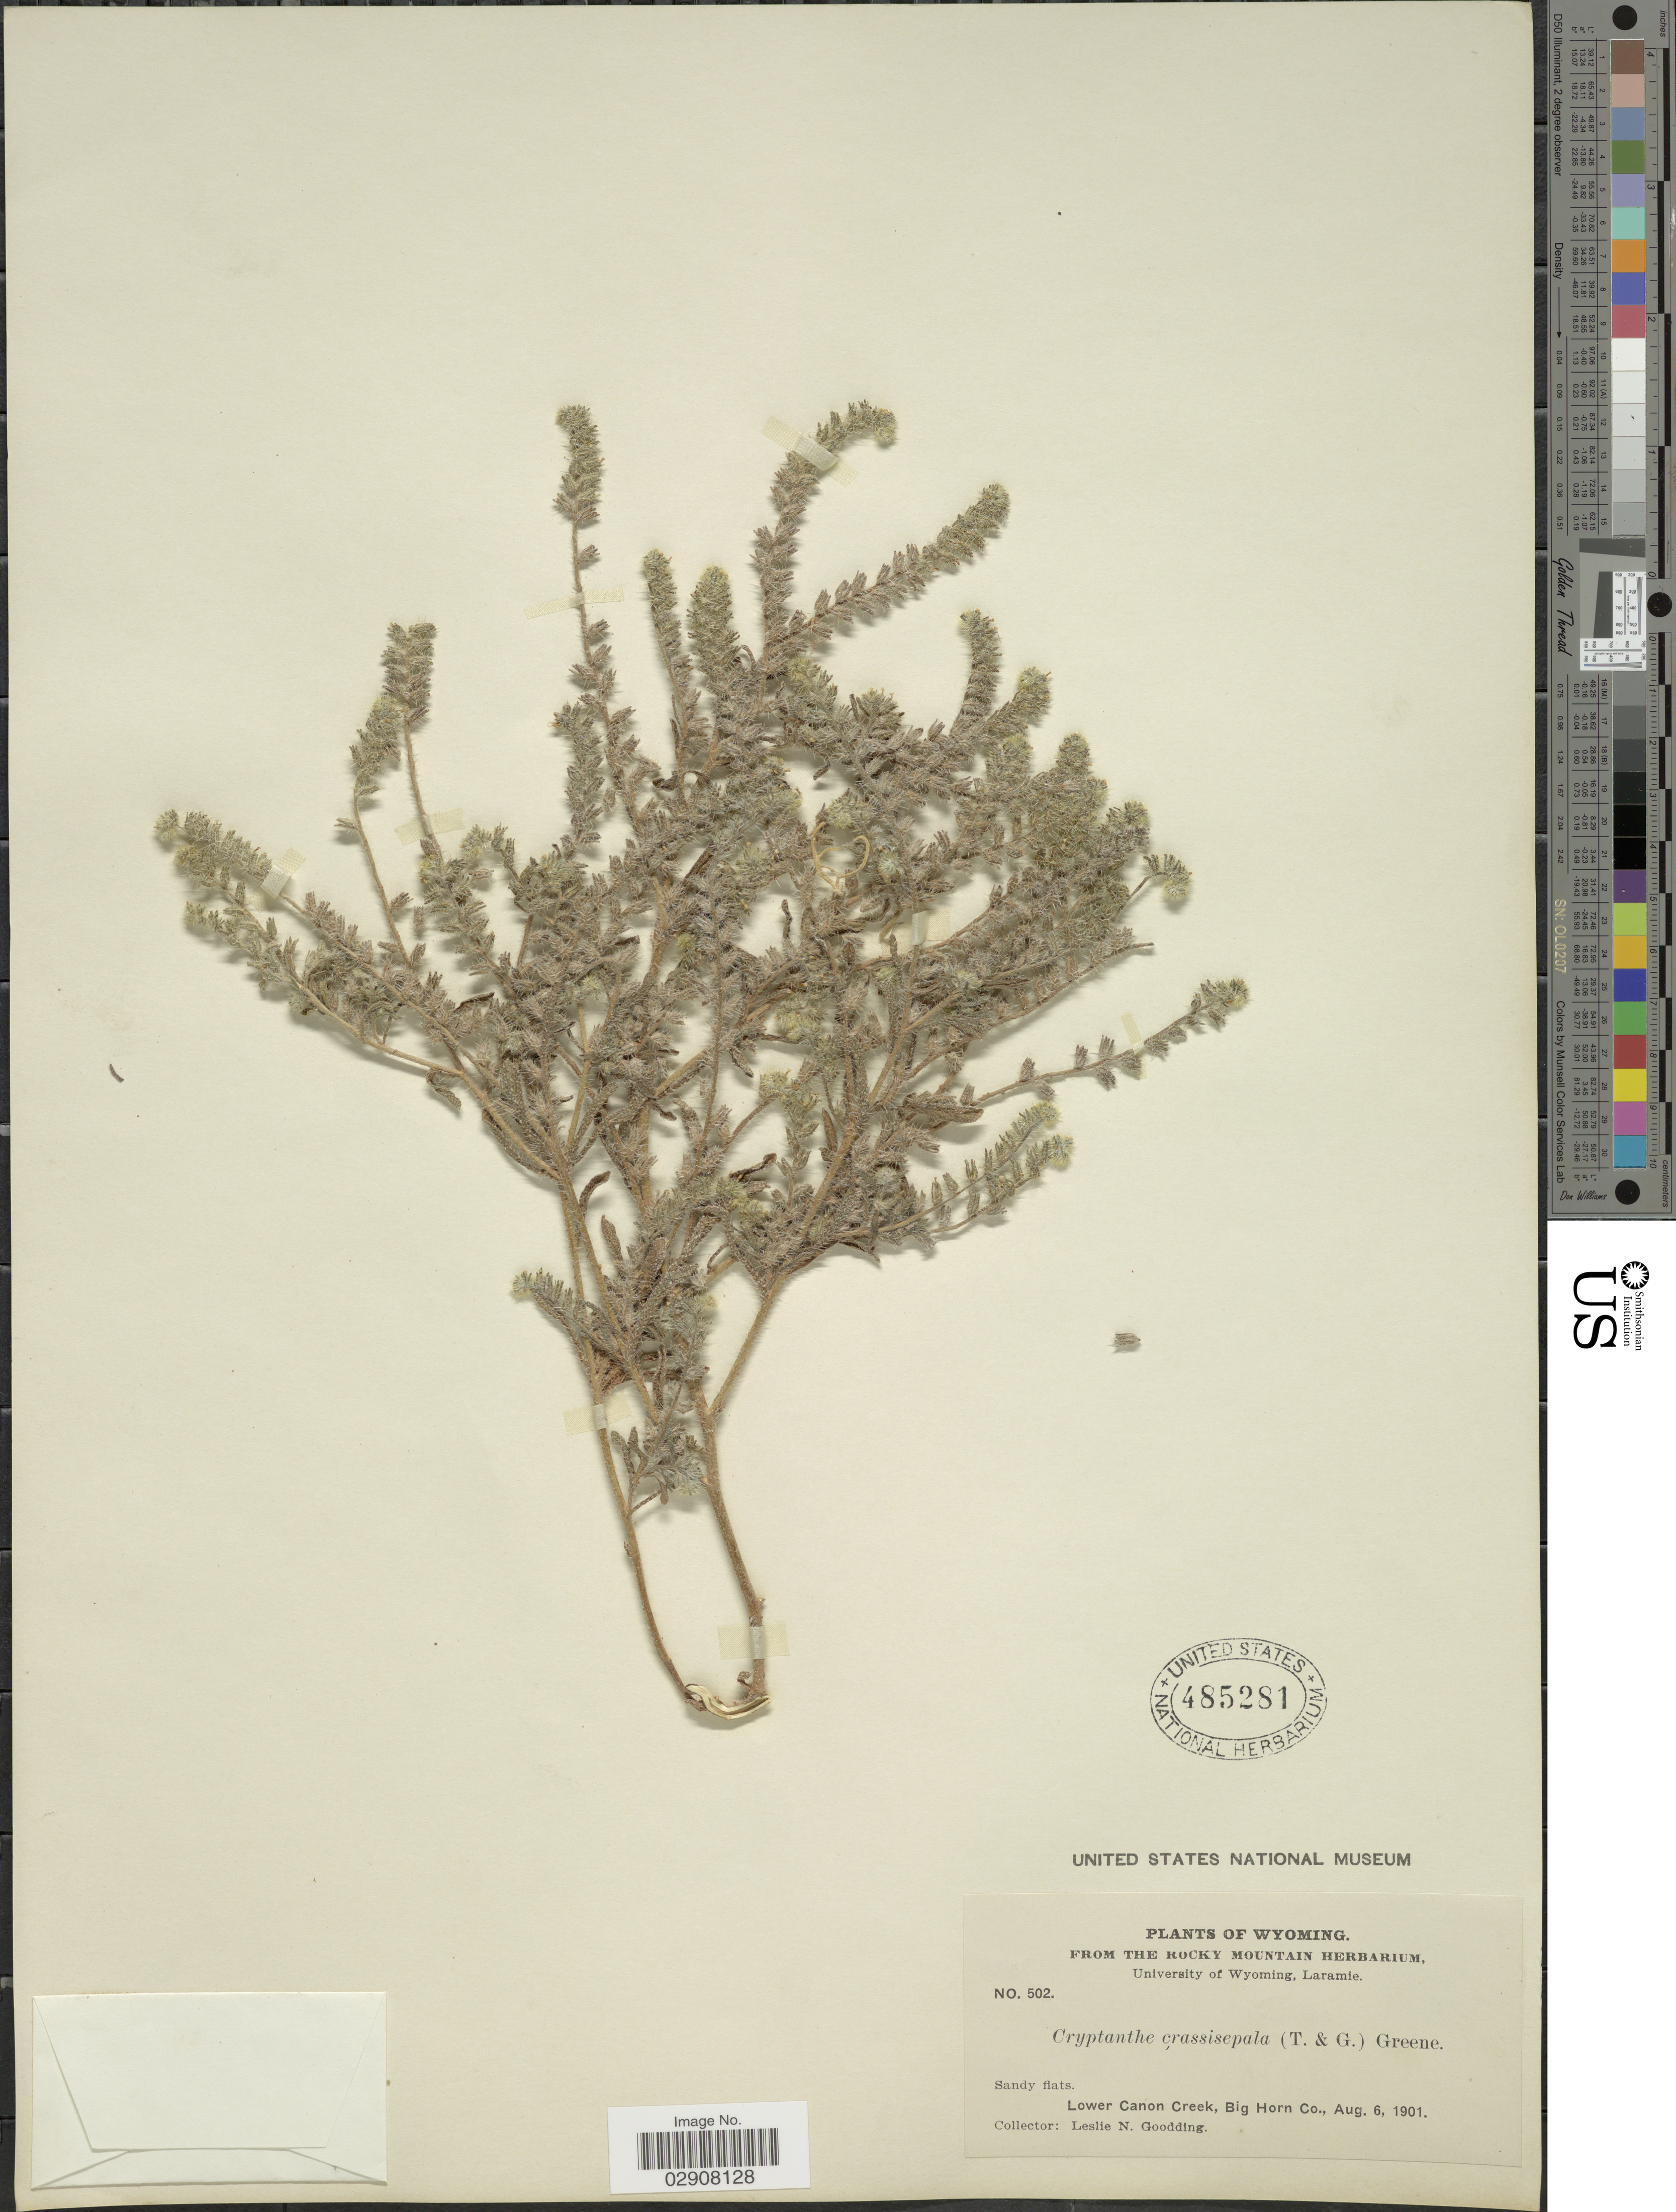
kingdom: Plantae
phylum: Tracheophyta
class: Magnoliopsida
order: Boraginales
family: Boraginaceae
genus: Cryptantha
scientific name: Cryptantha minima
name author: Rydb.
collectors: L. N. Goodding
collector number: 502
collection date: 1901-08-06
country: United States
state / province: Wyoming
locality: Sandy flats, Lower Canon Creek, Big Horn Co.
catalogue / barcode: US 485281